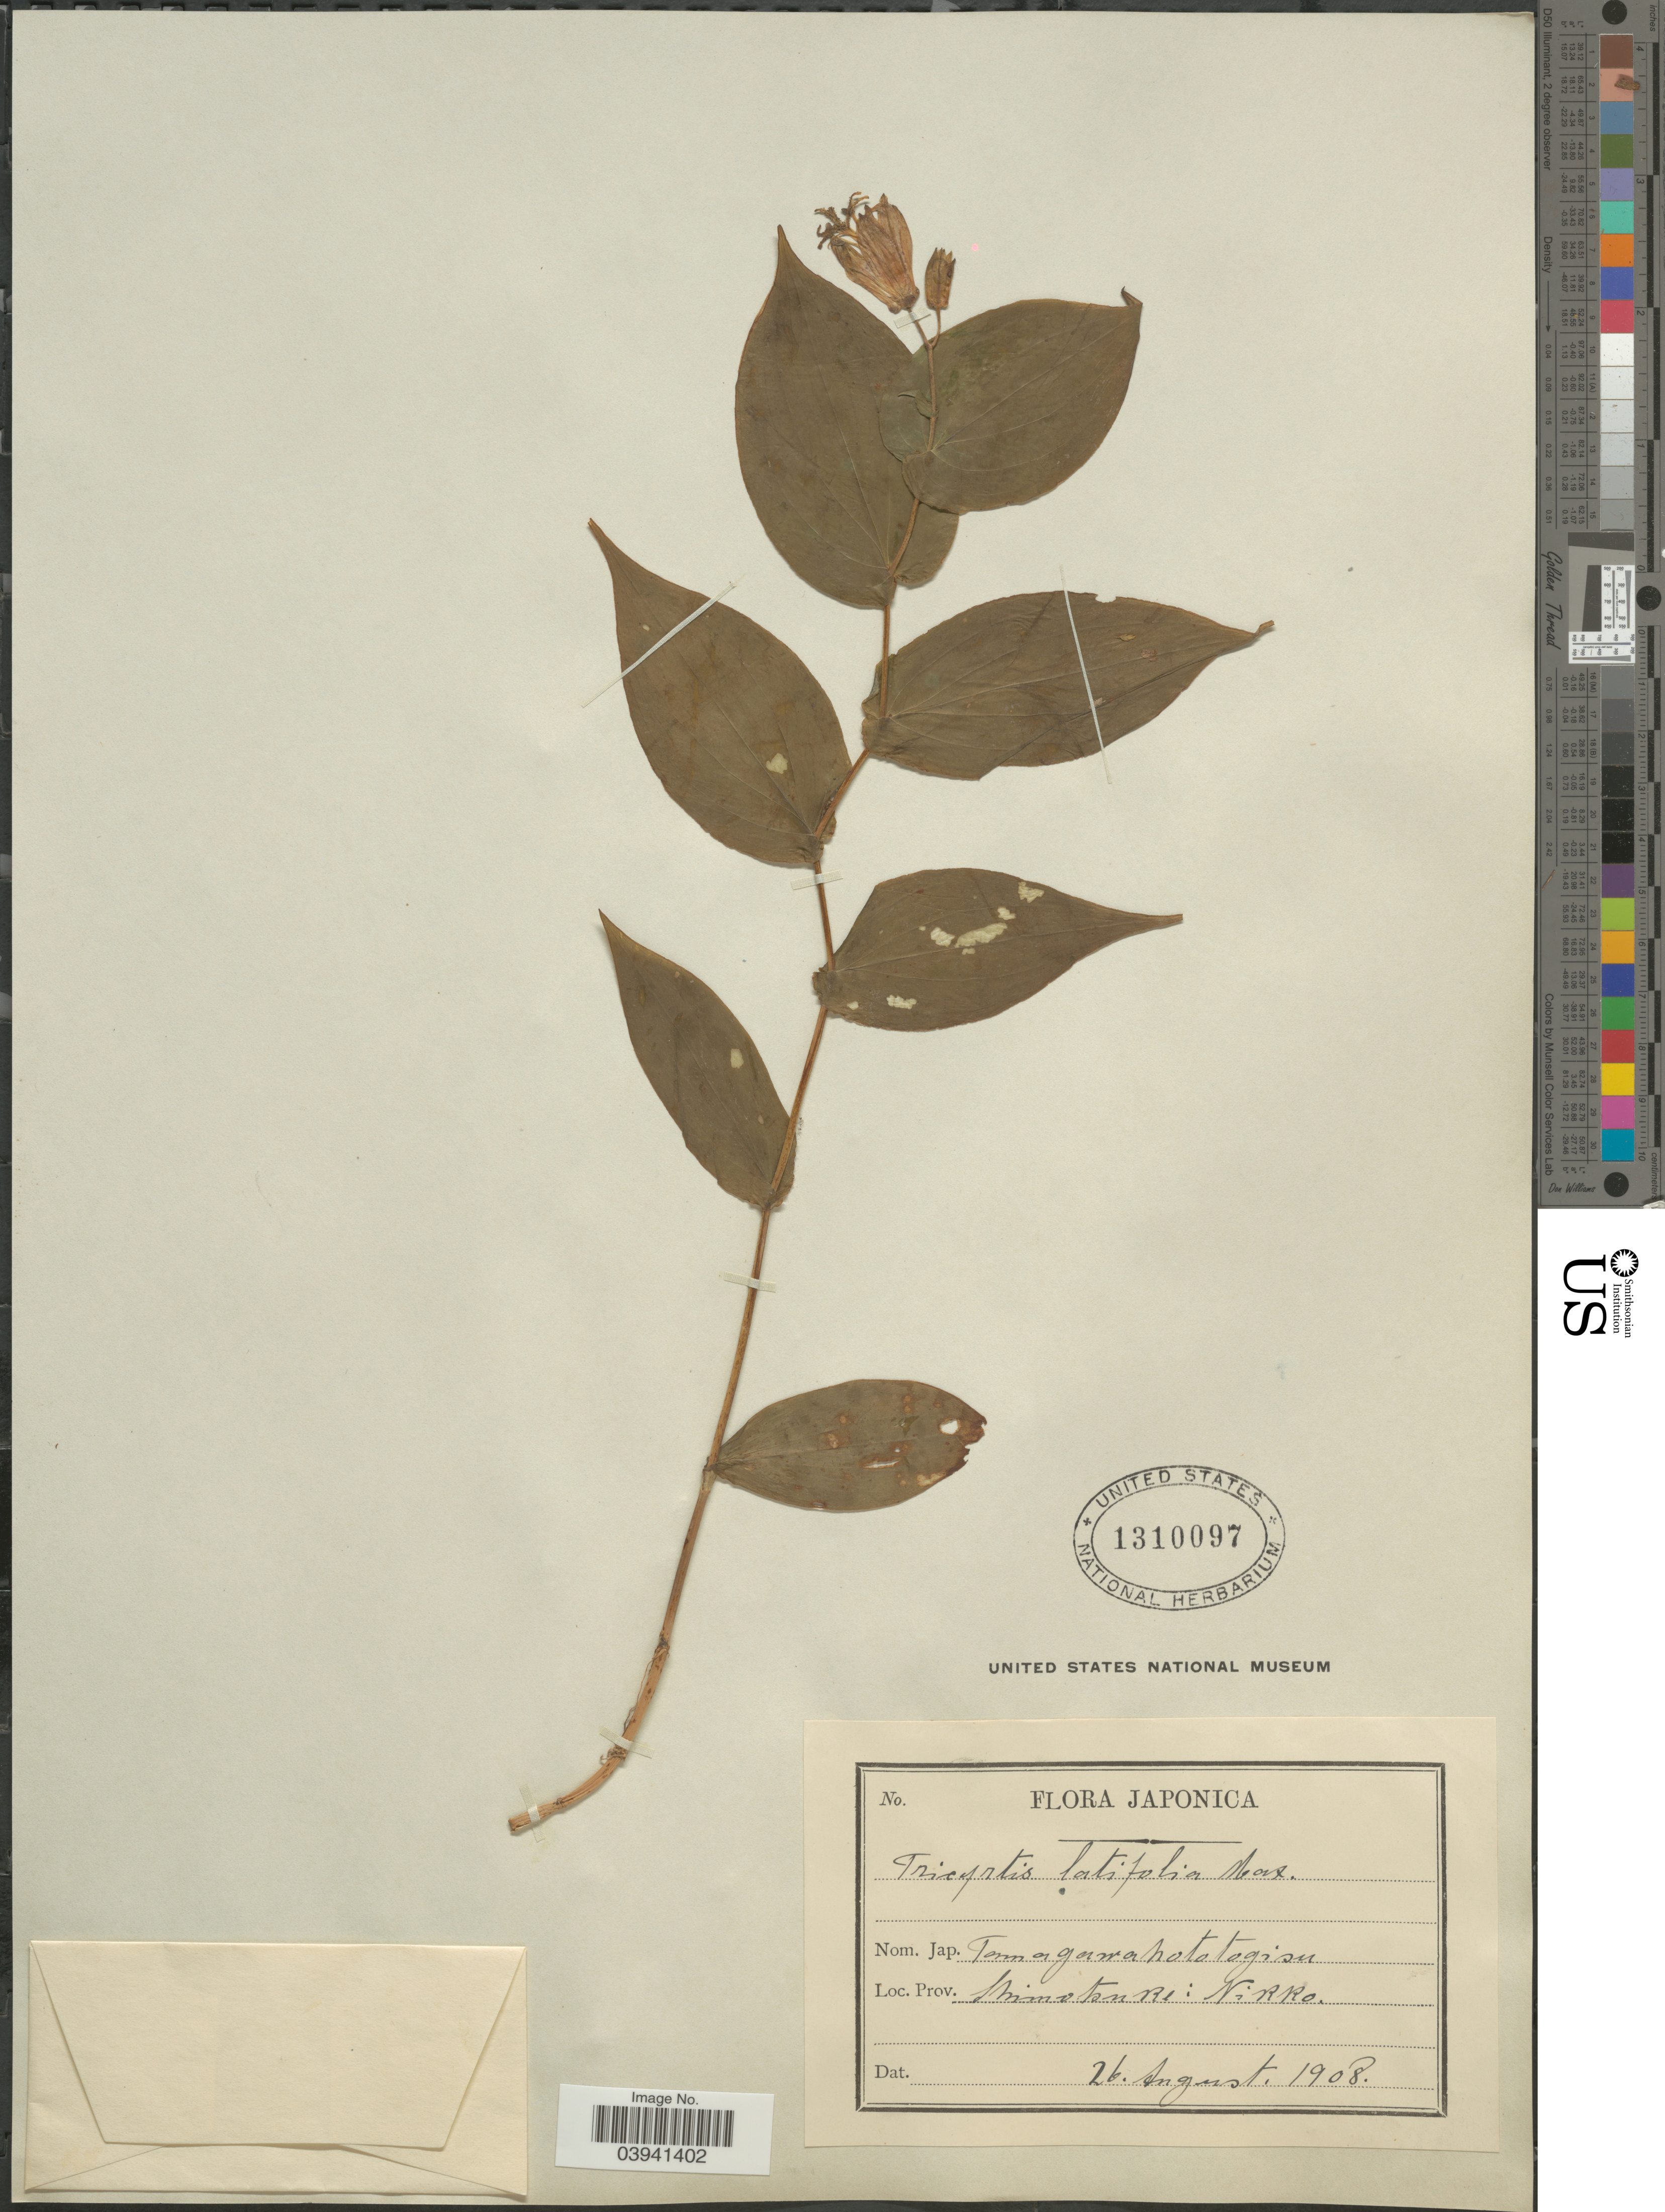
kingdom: Plantae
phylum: Tracheophyta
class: Liliopsida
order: Liliales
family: Liliaceae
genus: Tricyrtis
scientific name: Tricyrtis latifolia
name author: Maxim.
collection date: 1908-08-21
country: Japan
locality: Prov. Shimotsuke: Nikko.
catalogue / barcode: US 1310097